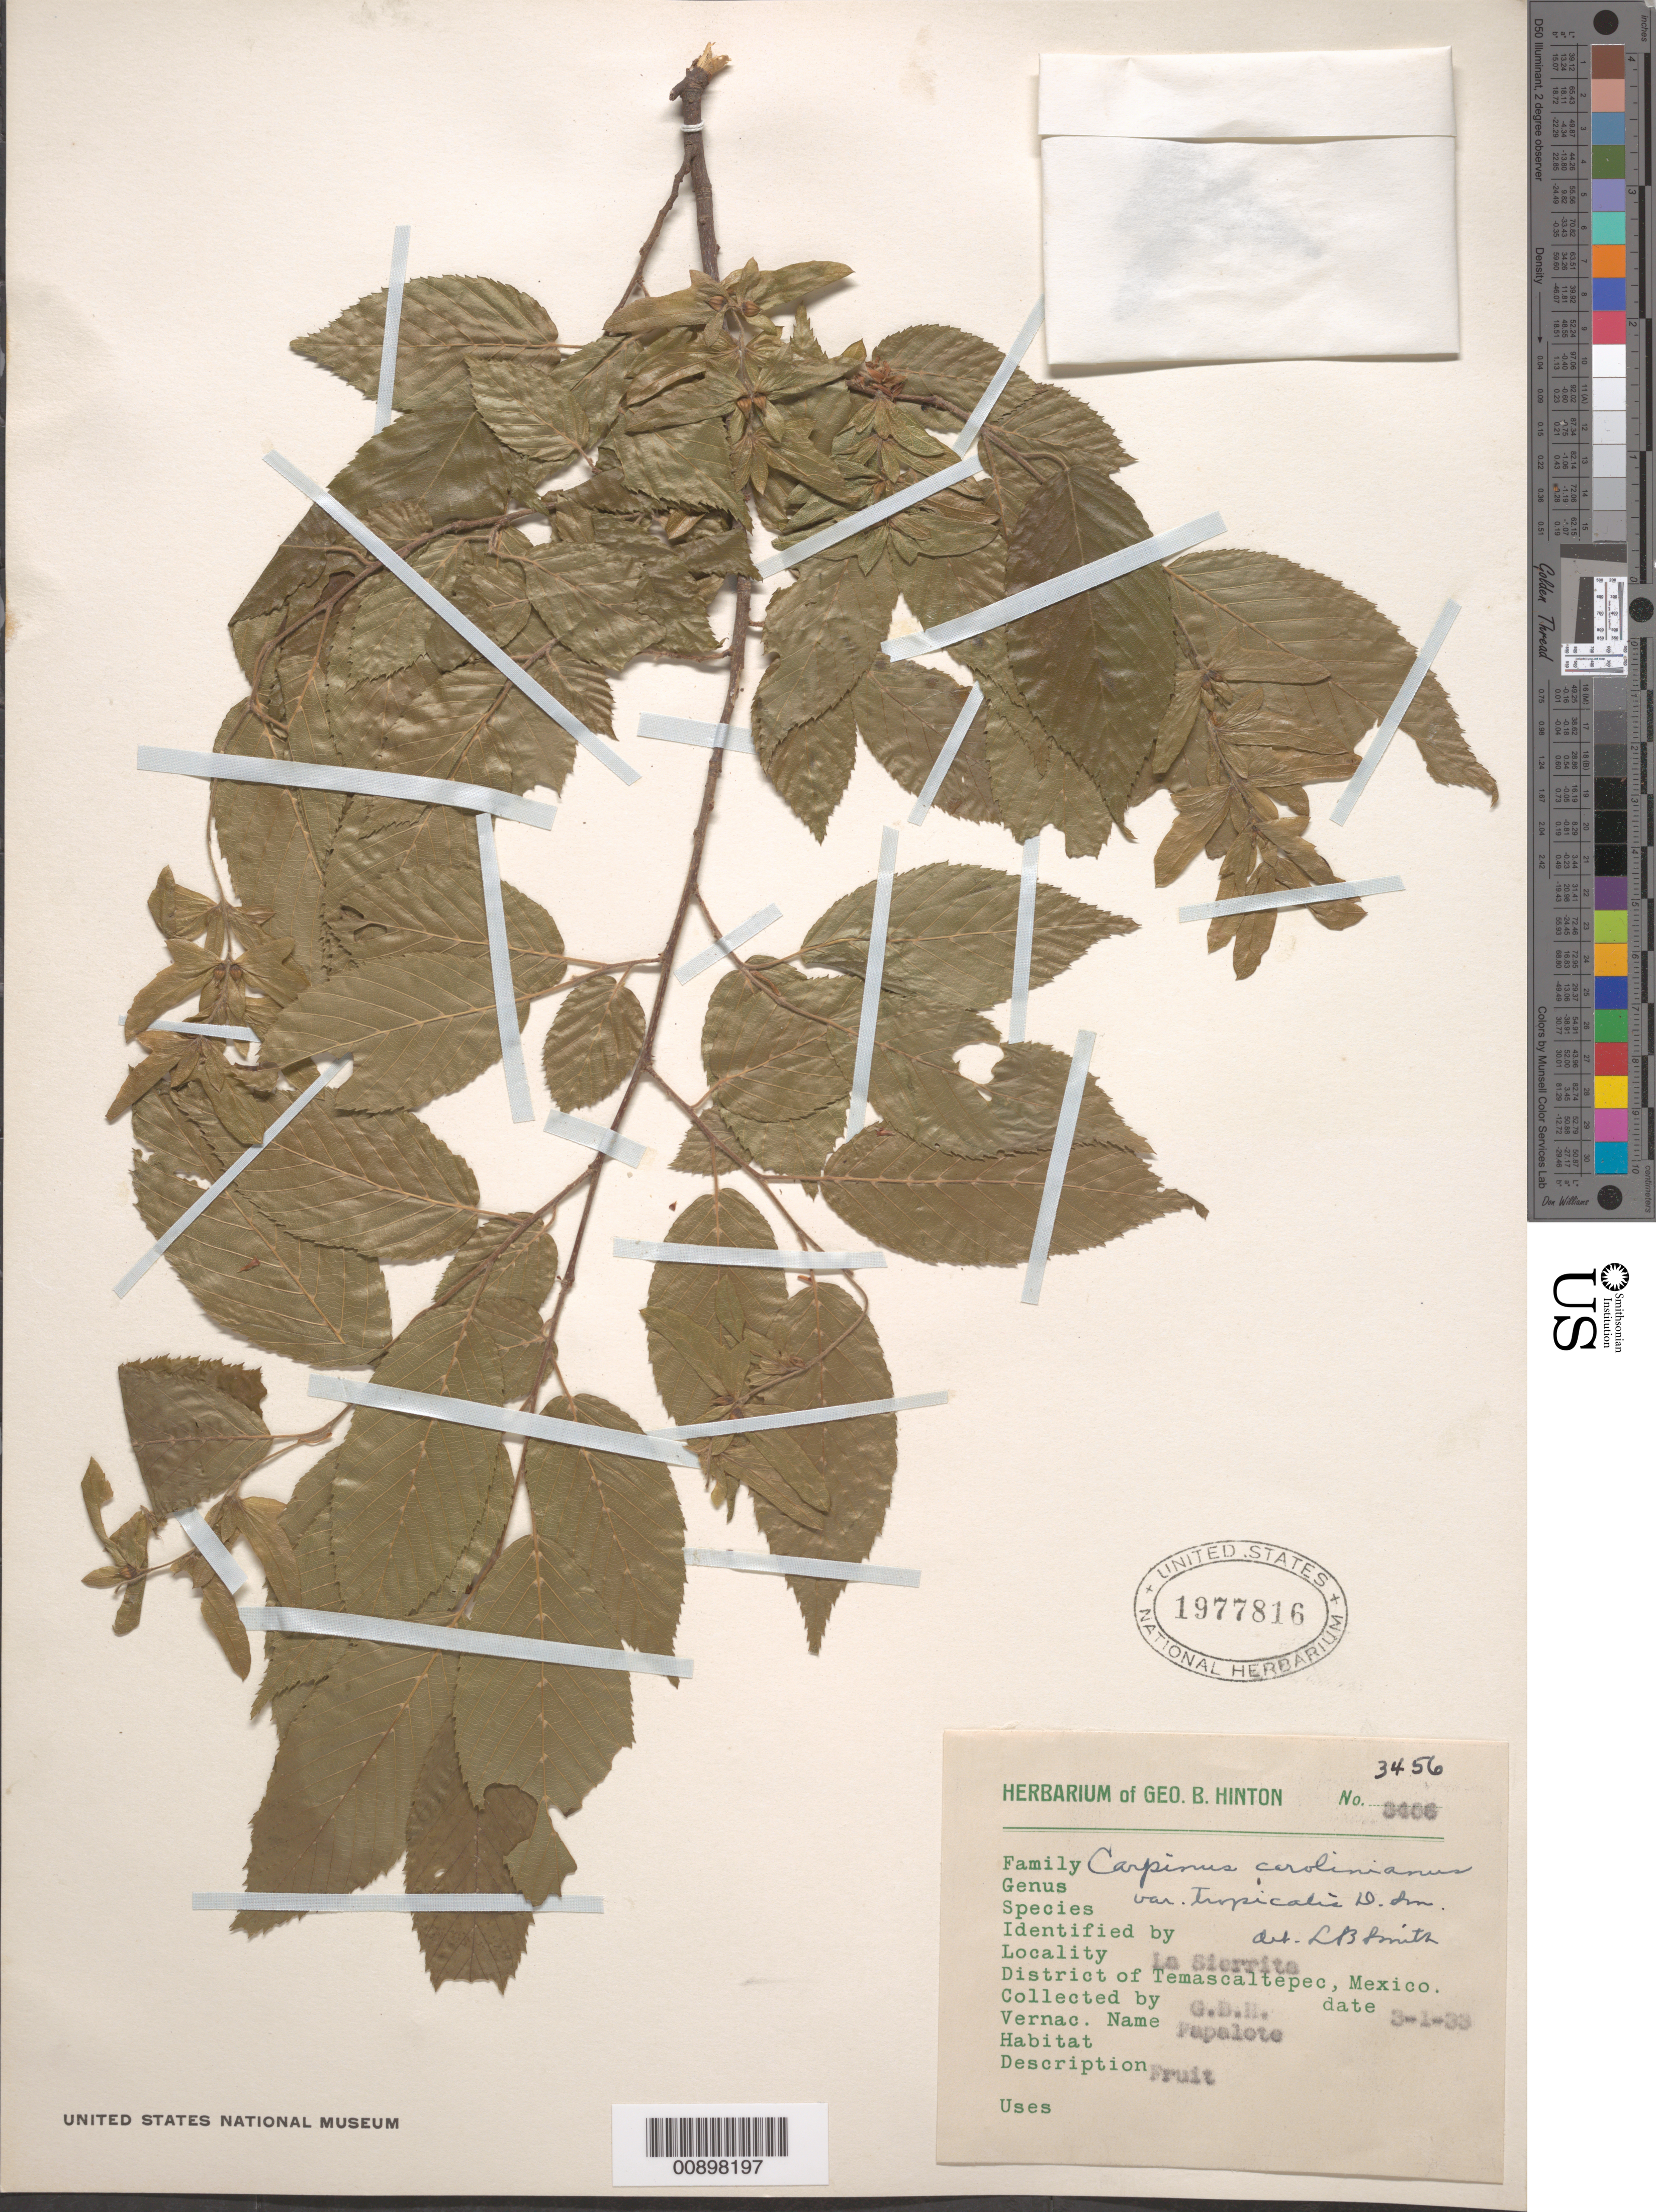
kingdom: Plantae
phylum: Tracheophyta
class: Magnoliopsida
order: Fagales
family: Betulaceae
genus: Carpinus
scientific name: Carpinus caroliniana var. tropicalis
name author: (Donn. Sm.) Standl.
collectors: G. B. Hinton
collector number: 3456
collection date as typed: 01 Mar 1933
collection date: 1933-03-01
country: Mexico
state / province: México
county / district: Temascaltepec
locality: La Sierrita, District of Temascaltepec, State of México.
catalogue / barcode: US 1977816